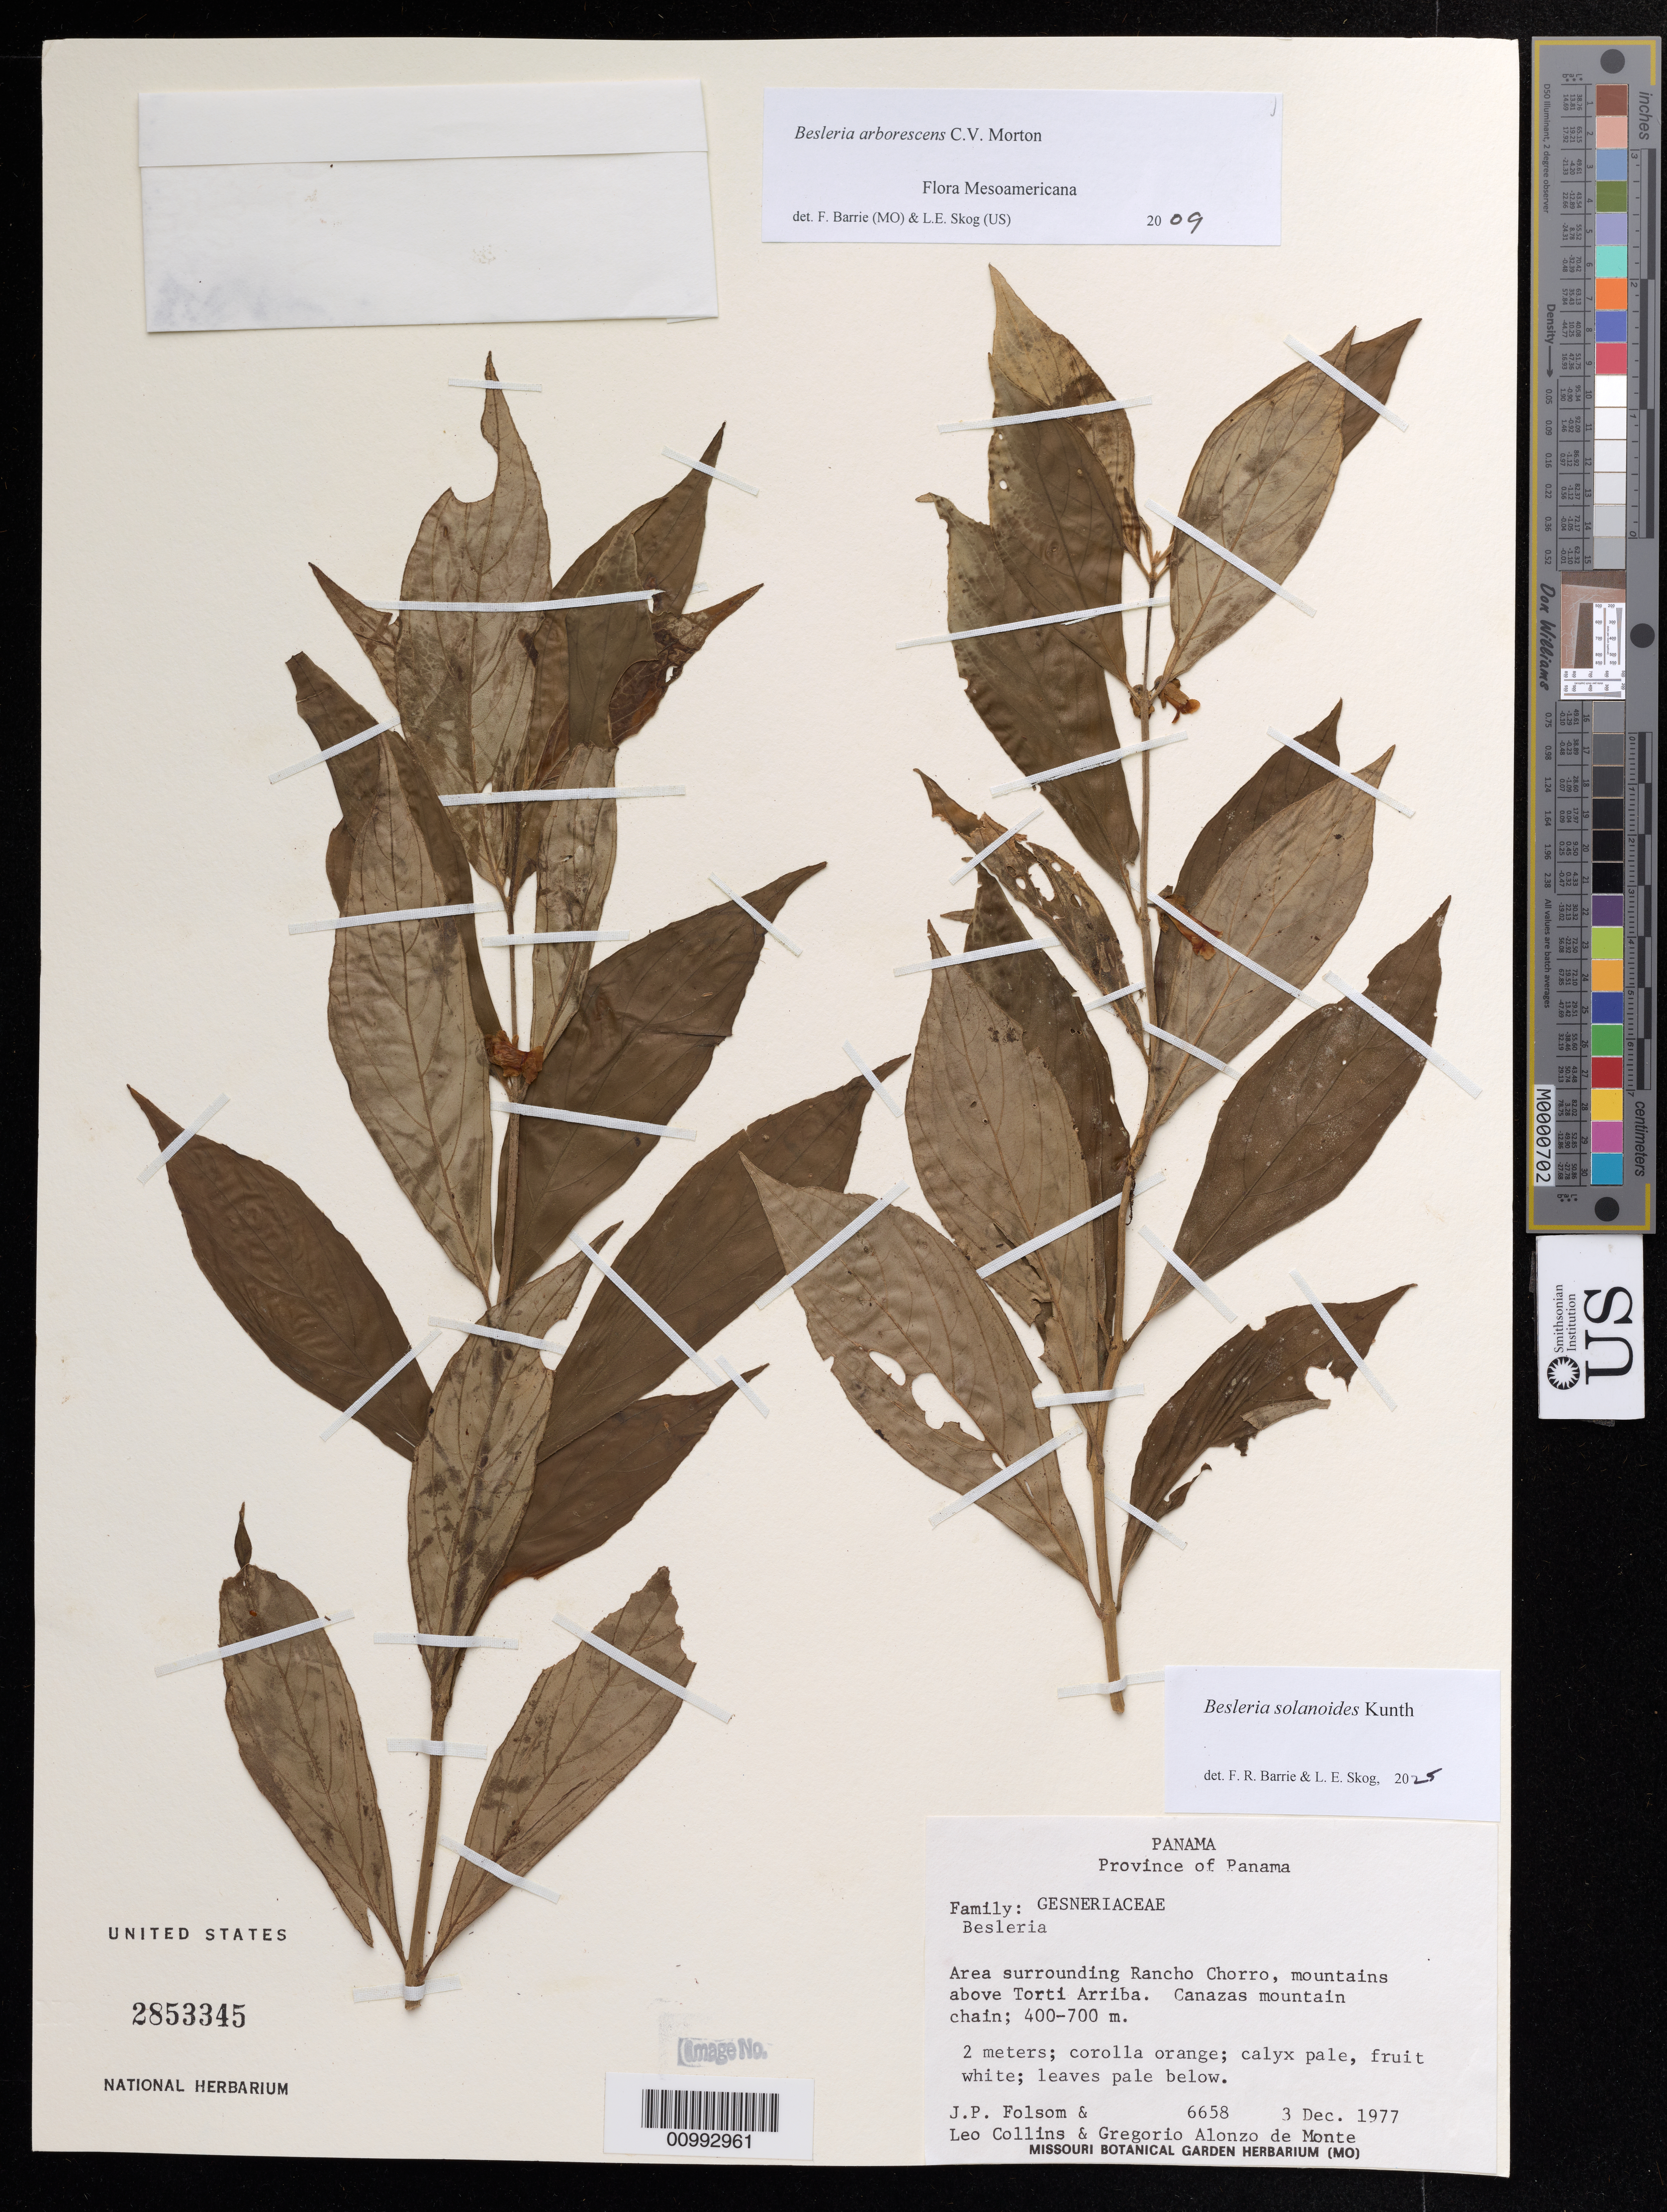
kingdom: Plantae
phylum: Tracheophyta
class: Magnoliopsida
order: Lamiales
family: Gesneriaceae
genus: Besleria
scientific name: Besleria solanoides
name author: Kunth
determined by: Barrie, F. R.; Skog, Laurence E.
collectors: J. P. Folsom, L. Collins & G. Alonzo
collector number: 6658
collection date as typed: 03 Dec 1977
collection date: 1977-12-03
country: Panama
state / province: Panamá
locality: Area surrounding Rancho Chorro, mountains above Torti Arriba, Canazas mountain chain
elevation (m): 400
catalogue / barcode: US 2853345